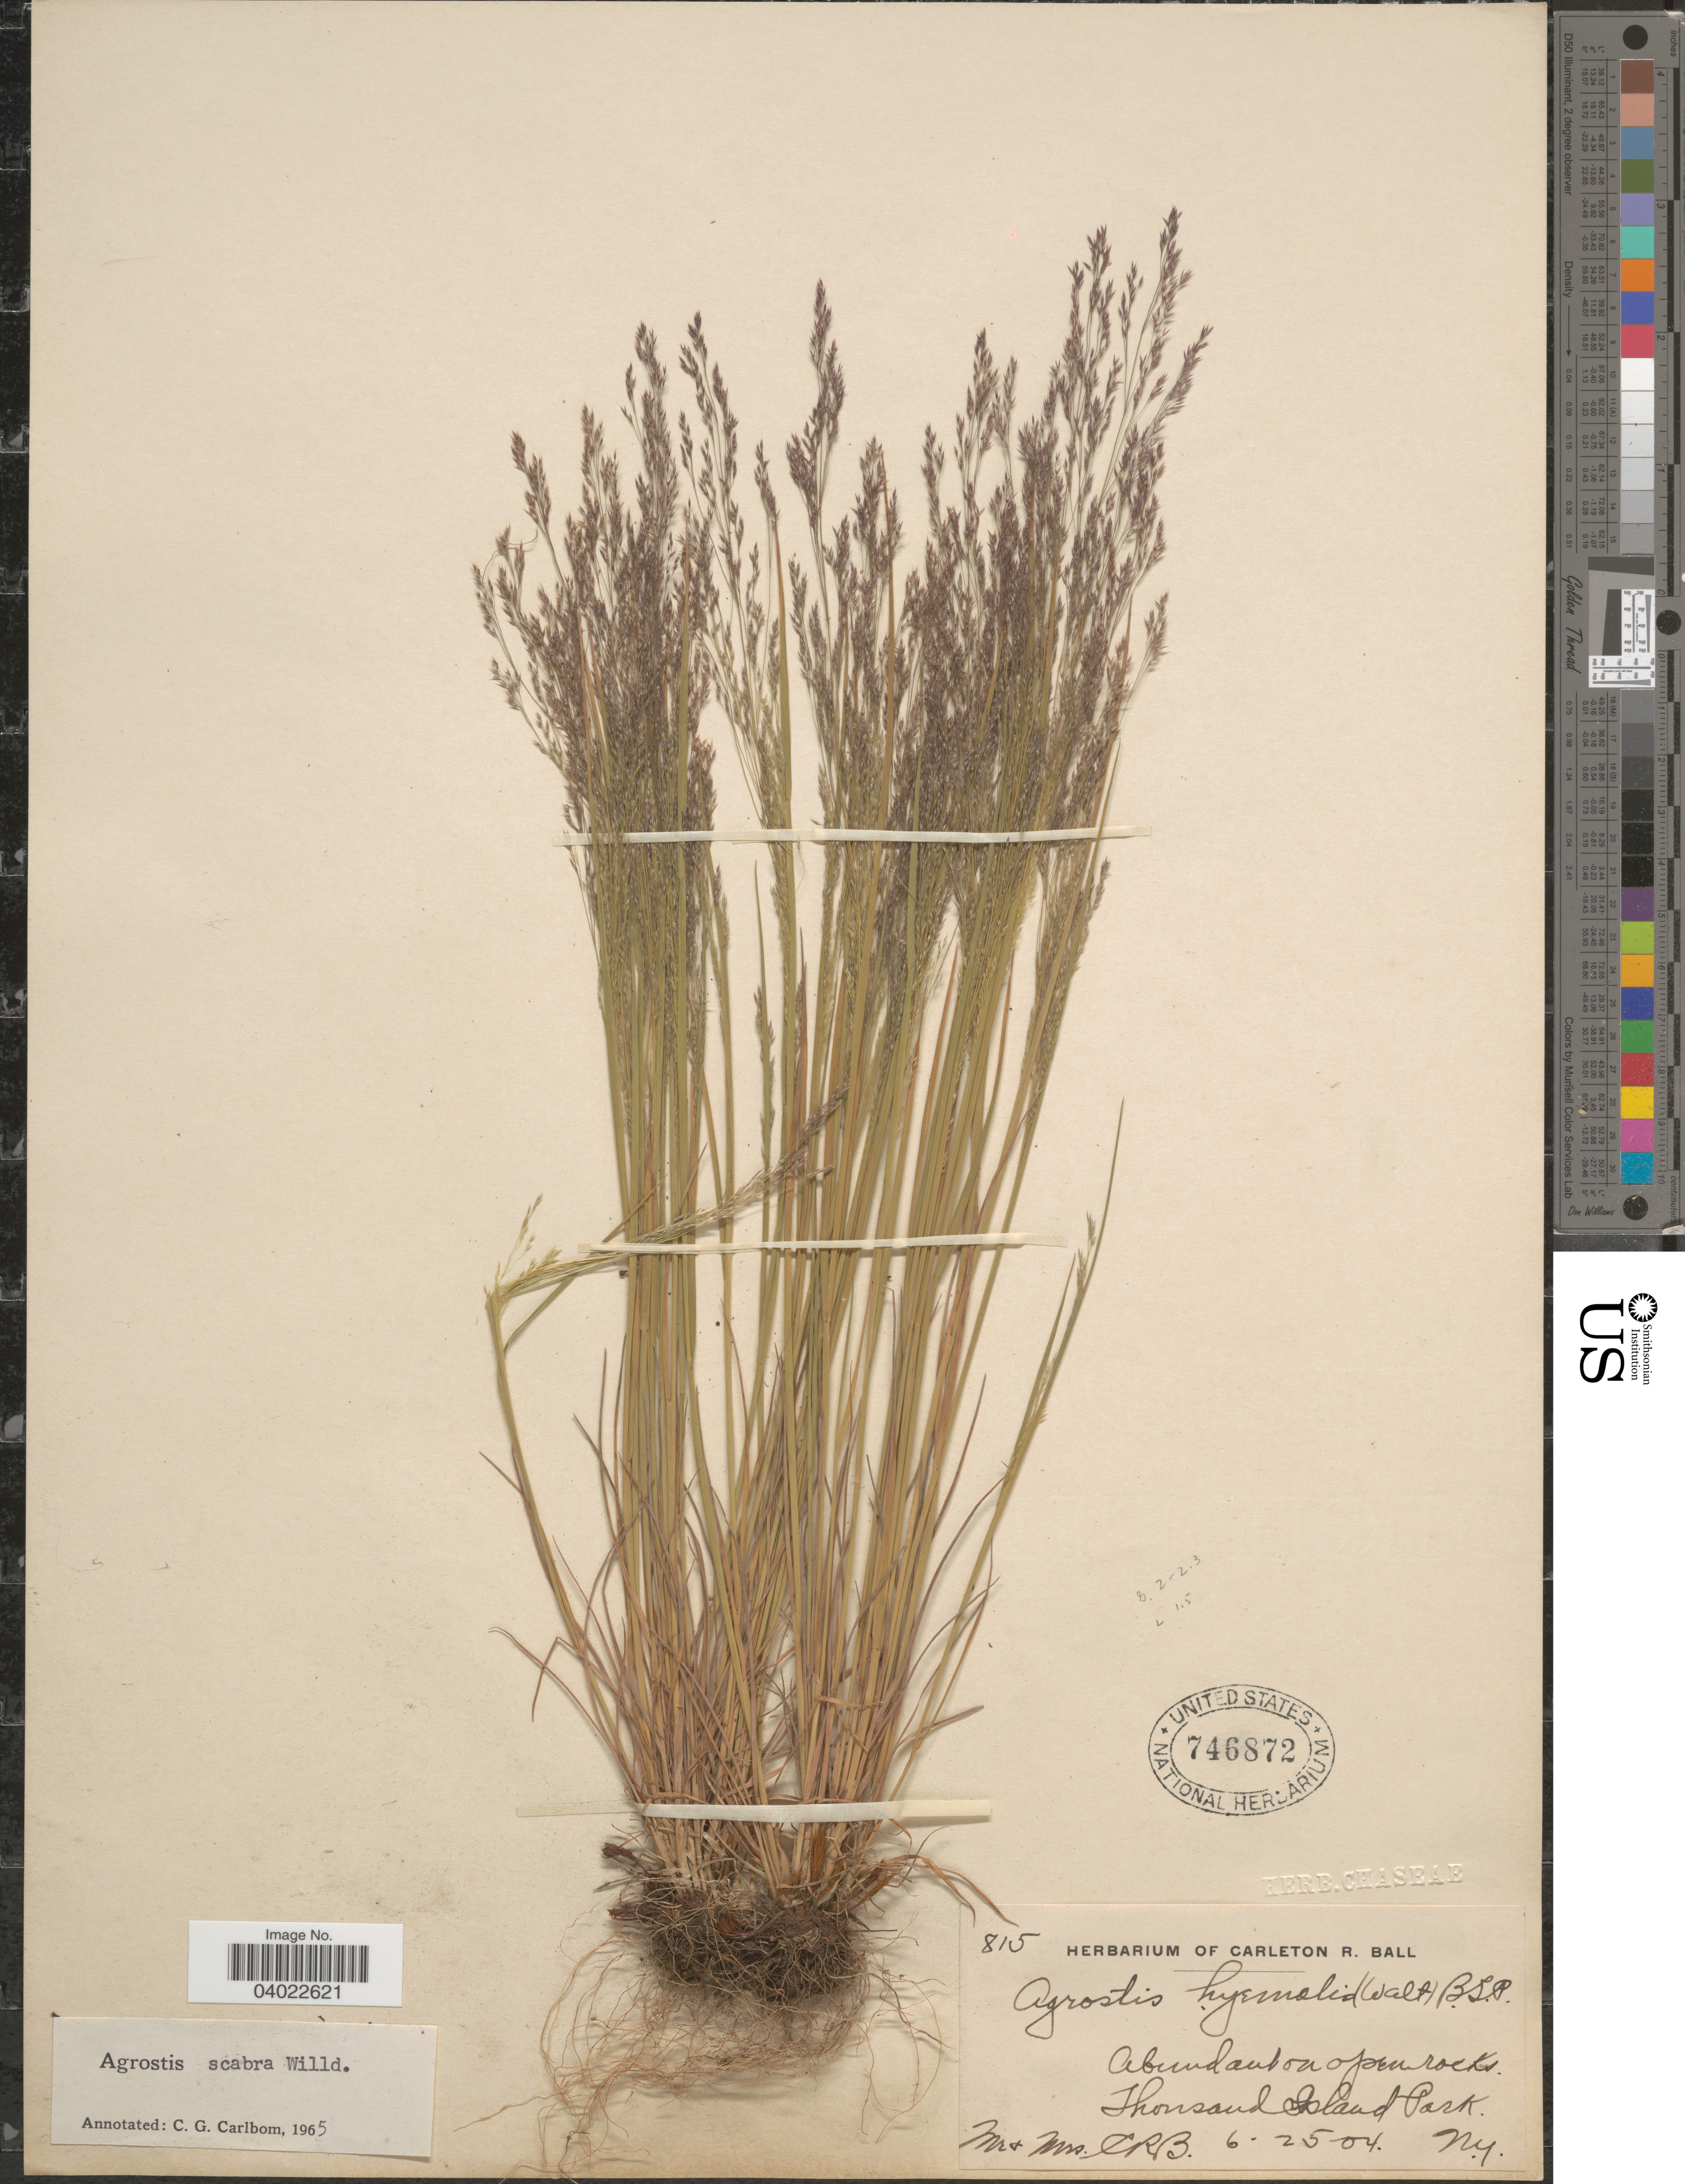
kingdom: Plantae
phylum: Tracheophyta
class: Liliopsida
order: Poales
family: Poaceae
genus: Agrostis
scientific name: Agrostis scabra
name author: Willd.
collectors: C. R. Ball & C. Ball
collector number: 815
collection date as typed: Transcribed d/m/y: 25/6/4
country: United States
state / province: New York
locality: Thousand Island Park.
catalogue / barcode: US 746872